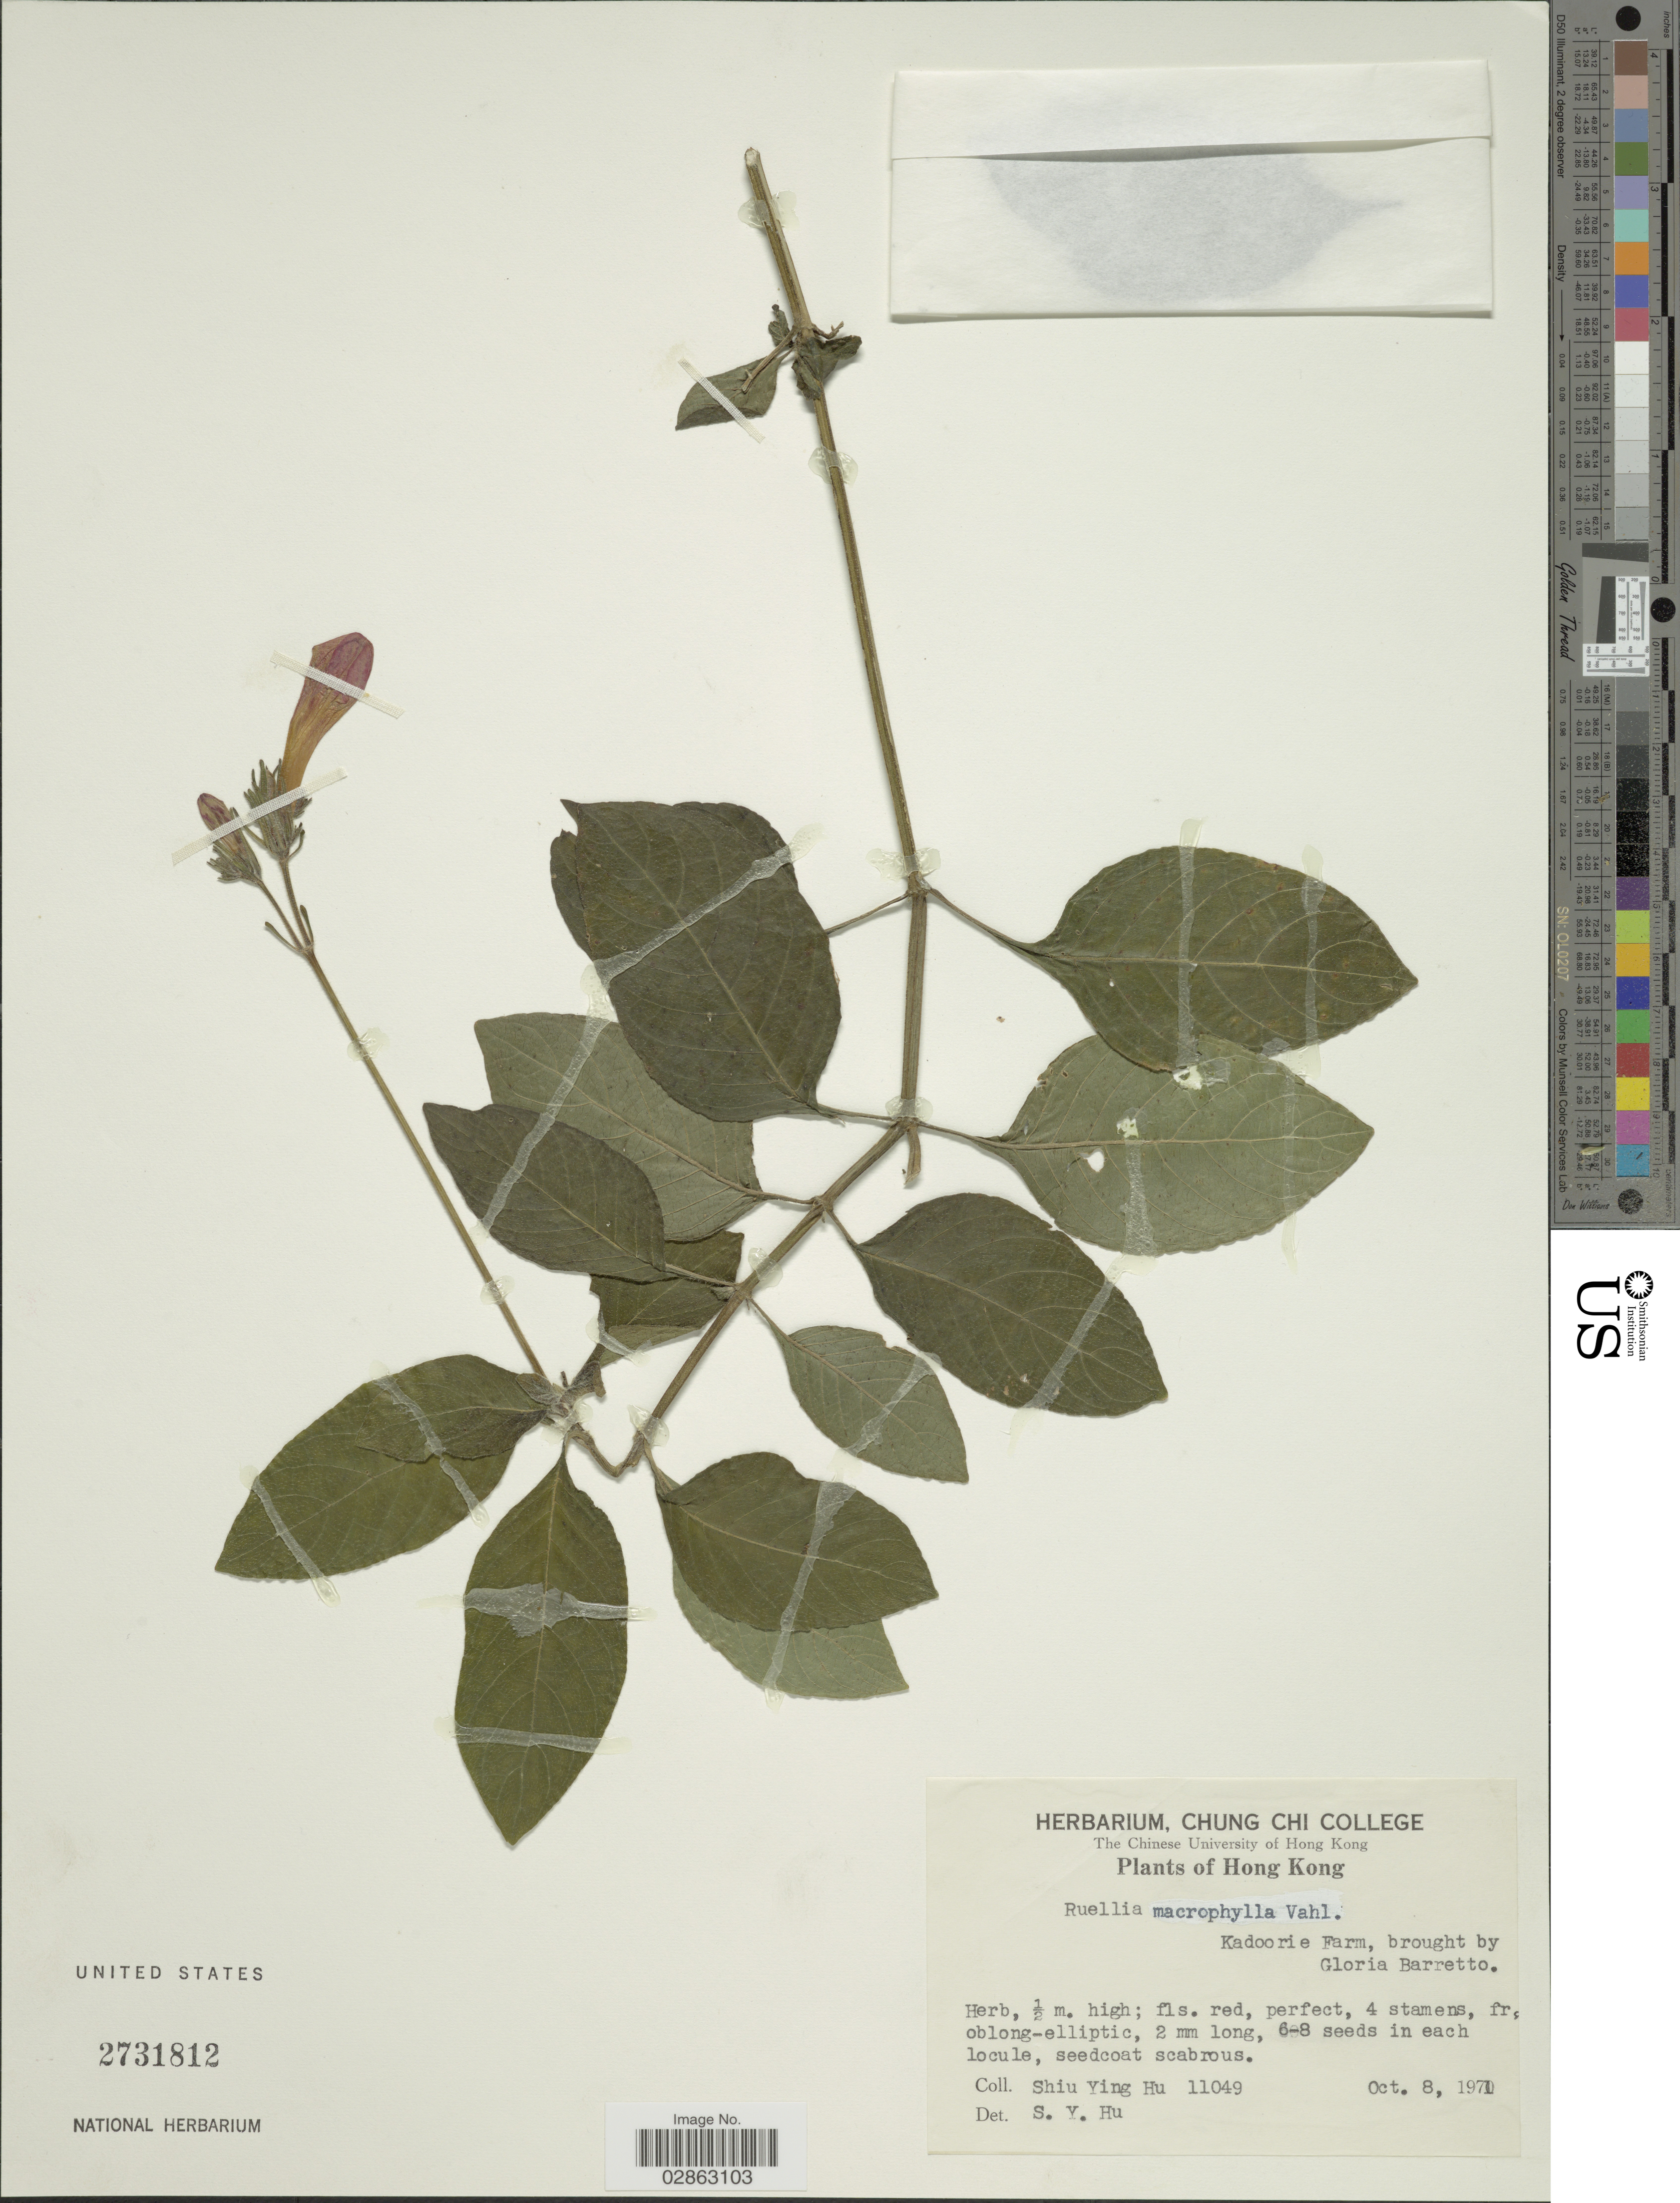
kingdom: Plantae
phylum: Tracheophyta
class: Magnoliopsida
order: Lamiales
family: Acanthaceae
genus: Ruellia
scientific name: Ruellia macrophylla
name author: Vahl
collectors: S. Y. Hu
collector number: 11049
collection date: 1970-10-08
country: China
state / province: Hong Kong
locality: Kadoorie Farm, brought by Gloria Barretto.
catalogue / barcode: US 2731812